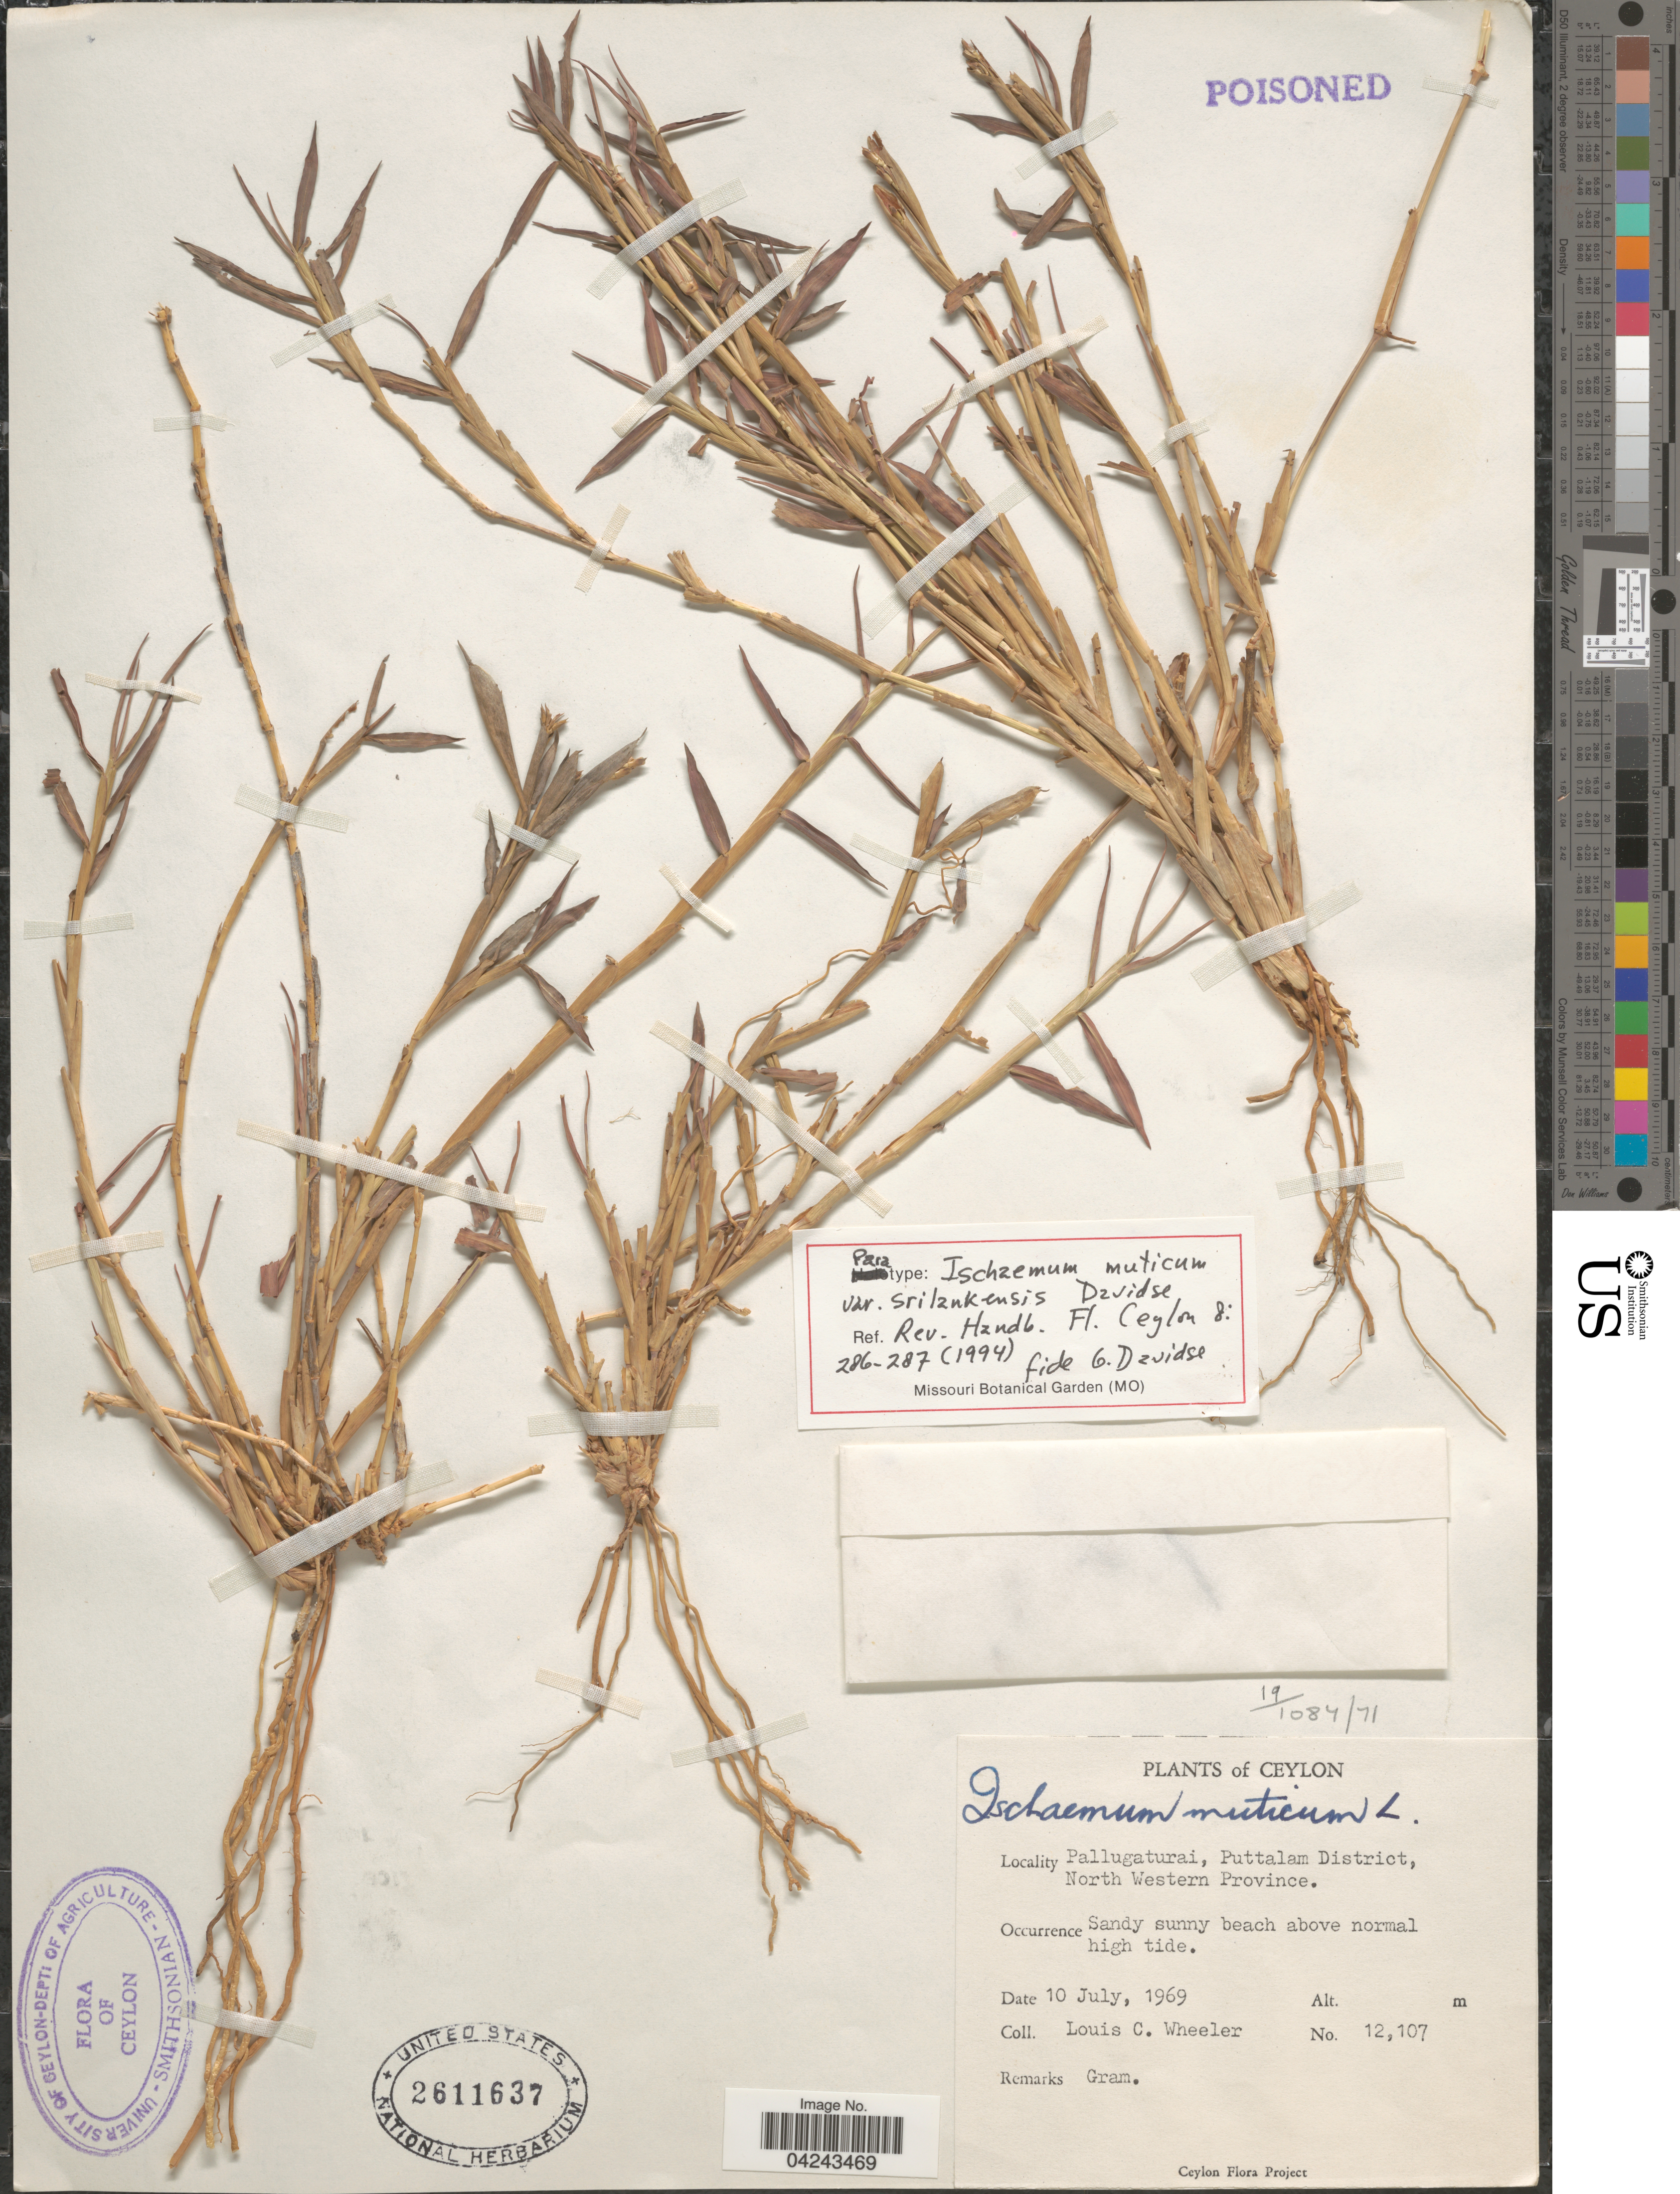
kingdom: Plantae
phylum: Tracheophyta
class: Liliopsida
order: Poales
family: Poaceae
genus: Ischaemum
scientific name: Ischaemum muticum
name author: L.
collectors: L. C. Wheeler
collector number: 12107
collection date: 1969-07-10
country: Sri Lanka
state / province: North Western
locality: Ceylon. Pallugaturai, Puttalam District. Sandy sunny beach above normal high tide.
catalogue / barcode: US 2611637